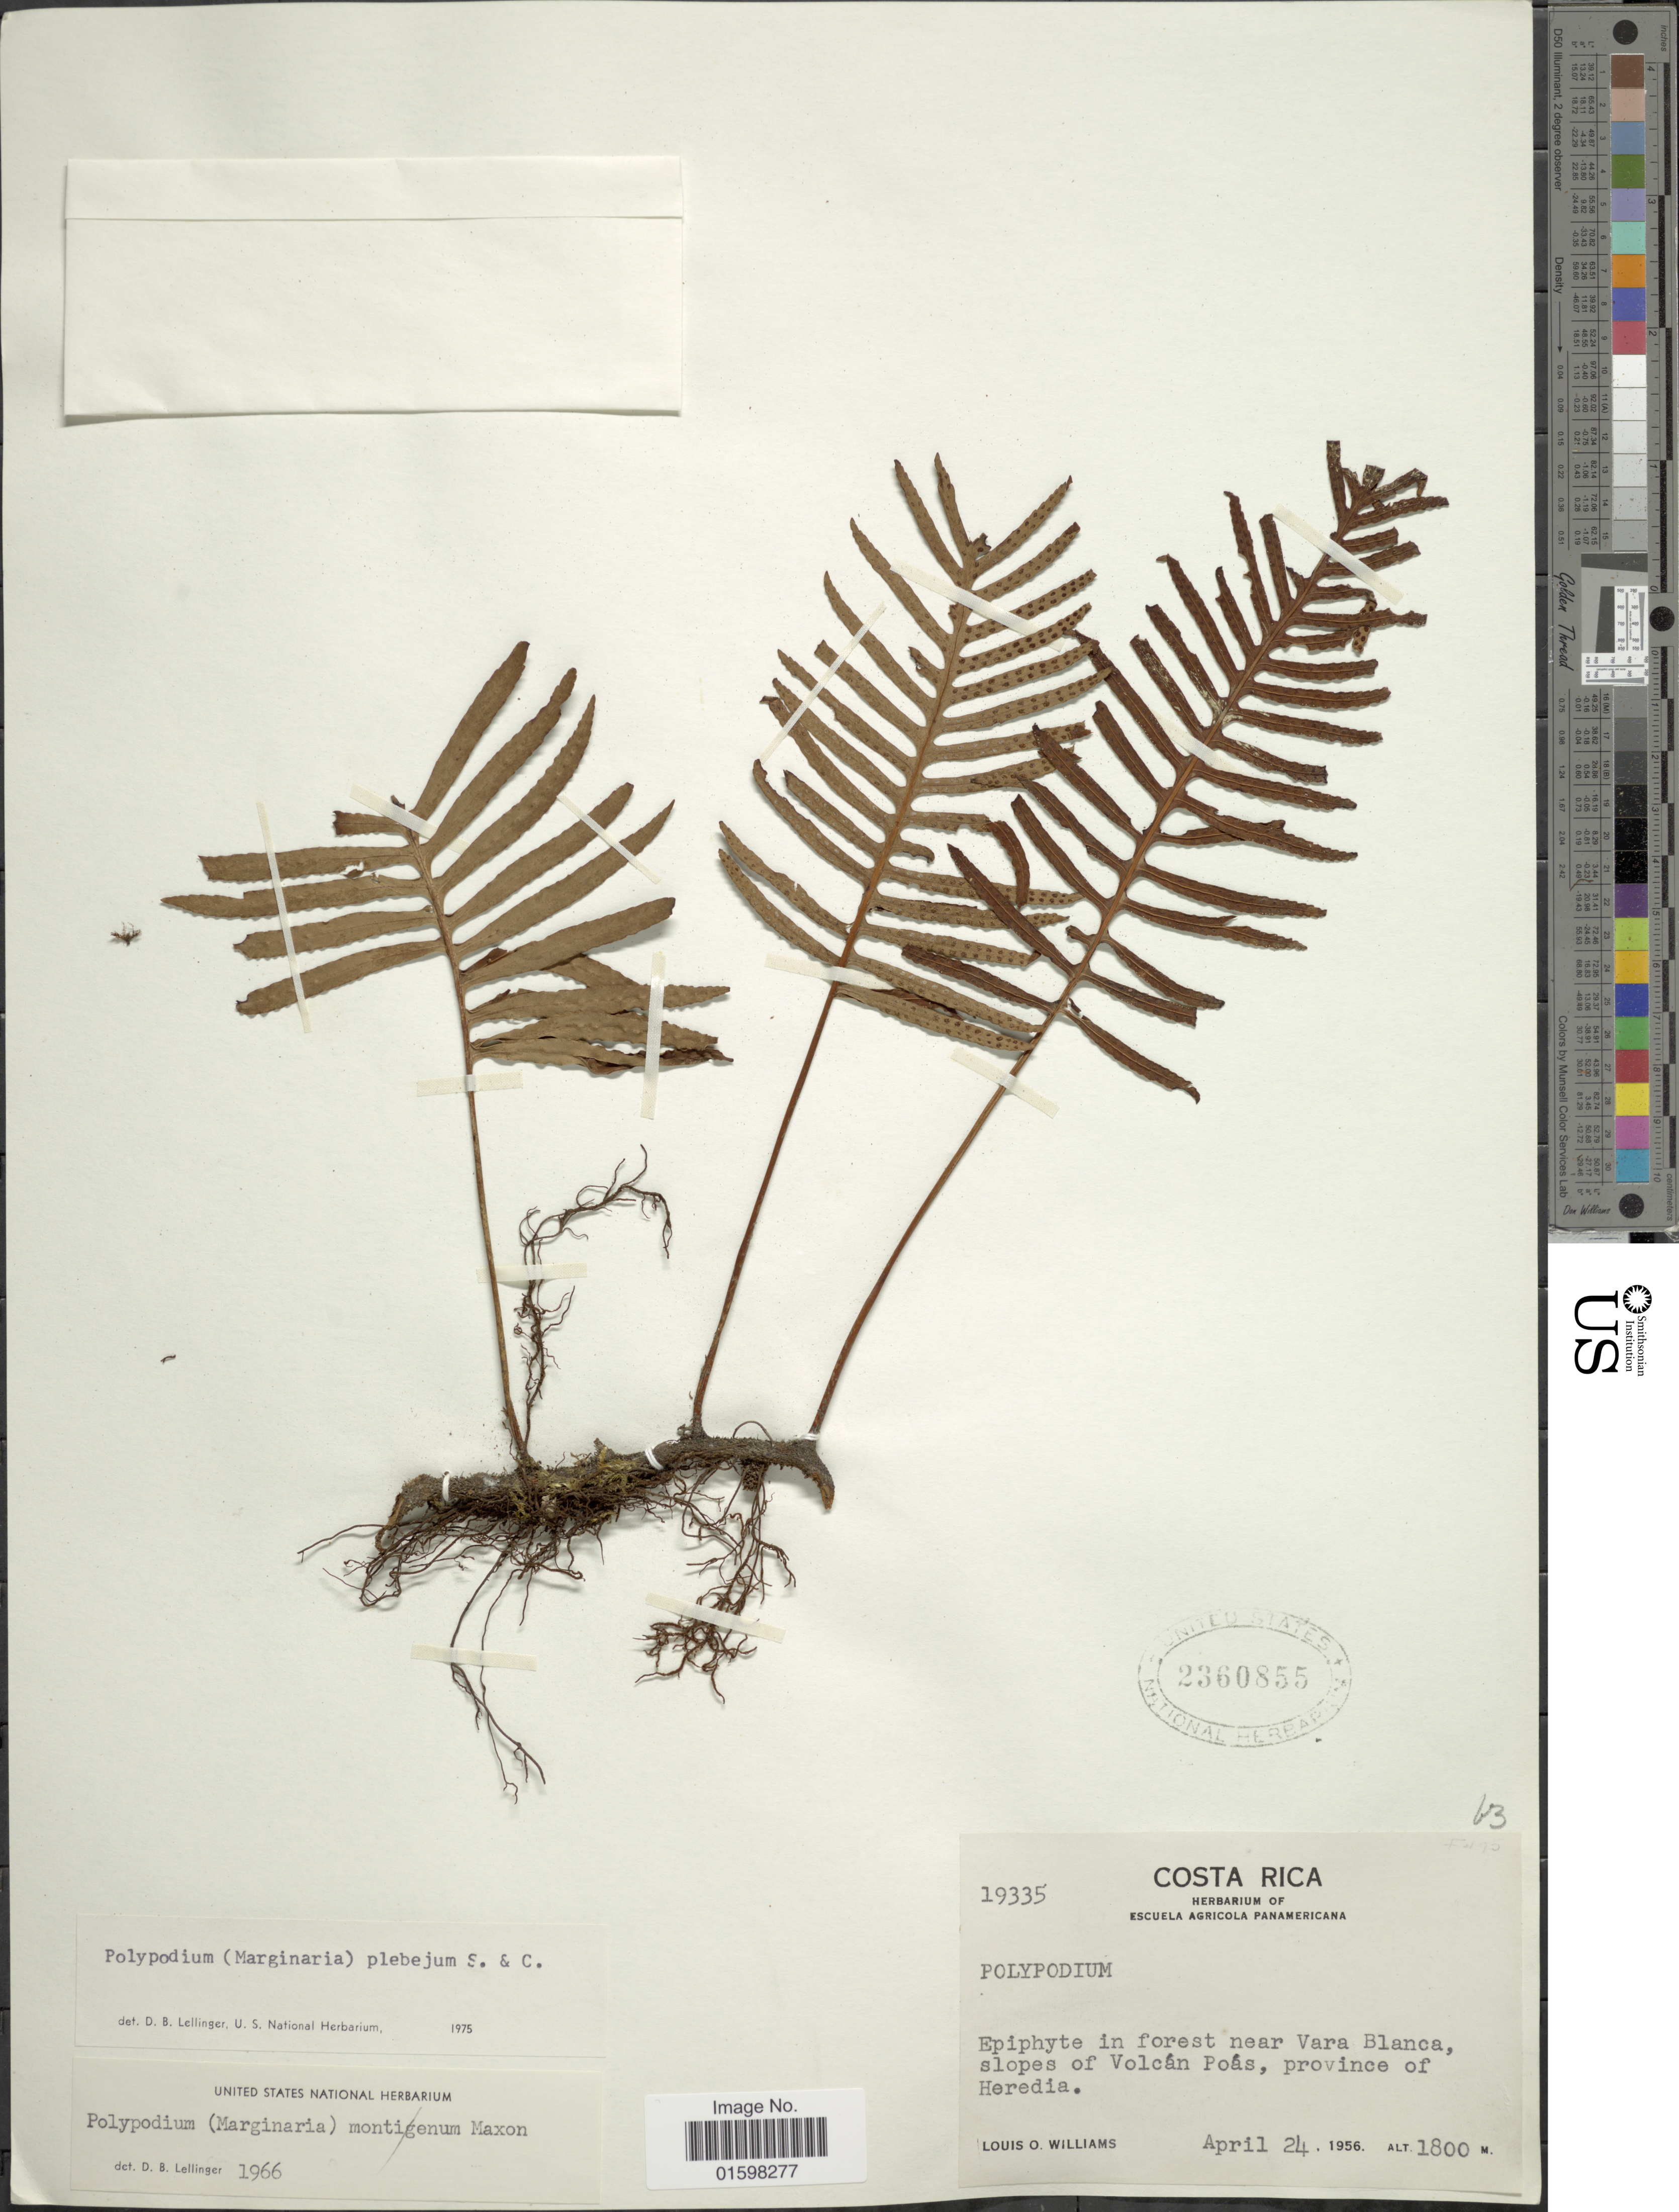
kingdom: Plantae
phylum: Tracheophyta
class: Polypodiopsida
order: Polypodiales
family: Polypodiaceae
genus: Pleopeltis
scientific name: Pleopeltis plebeia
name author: (Schltdl. ex Cham.) A.R. Sm. & Tejero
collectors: L. O. Williams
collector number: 19335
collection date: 1956-04-24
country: Costa Rica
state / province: Heredia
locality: Epiphyte in forest near Vara Blanca, slopes of Volcan Poas, province of Heredia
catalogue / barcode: US 2360855